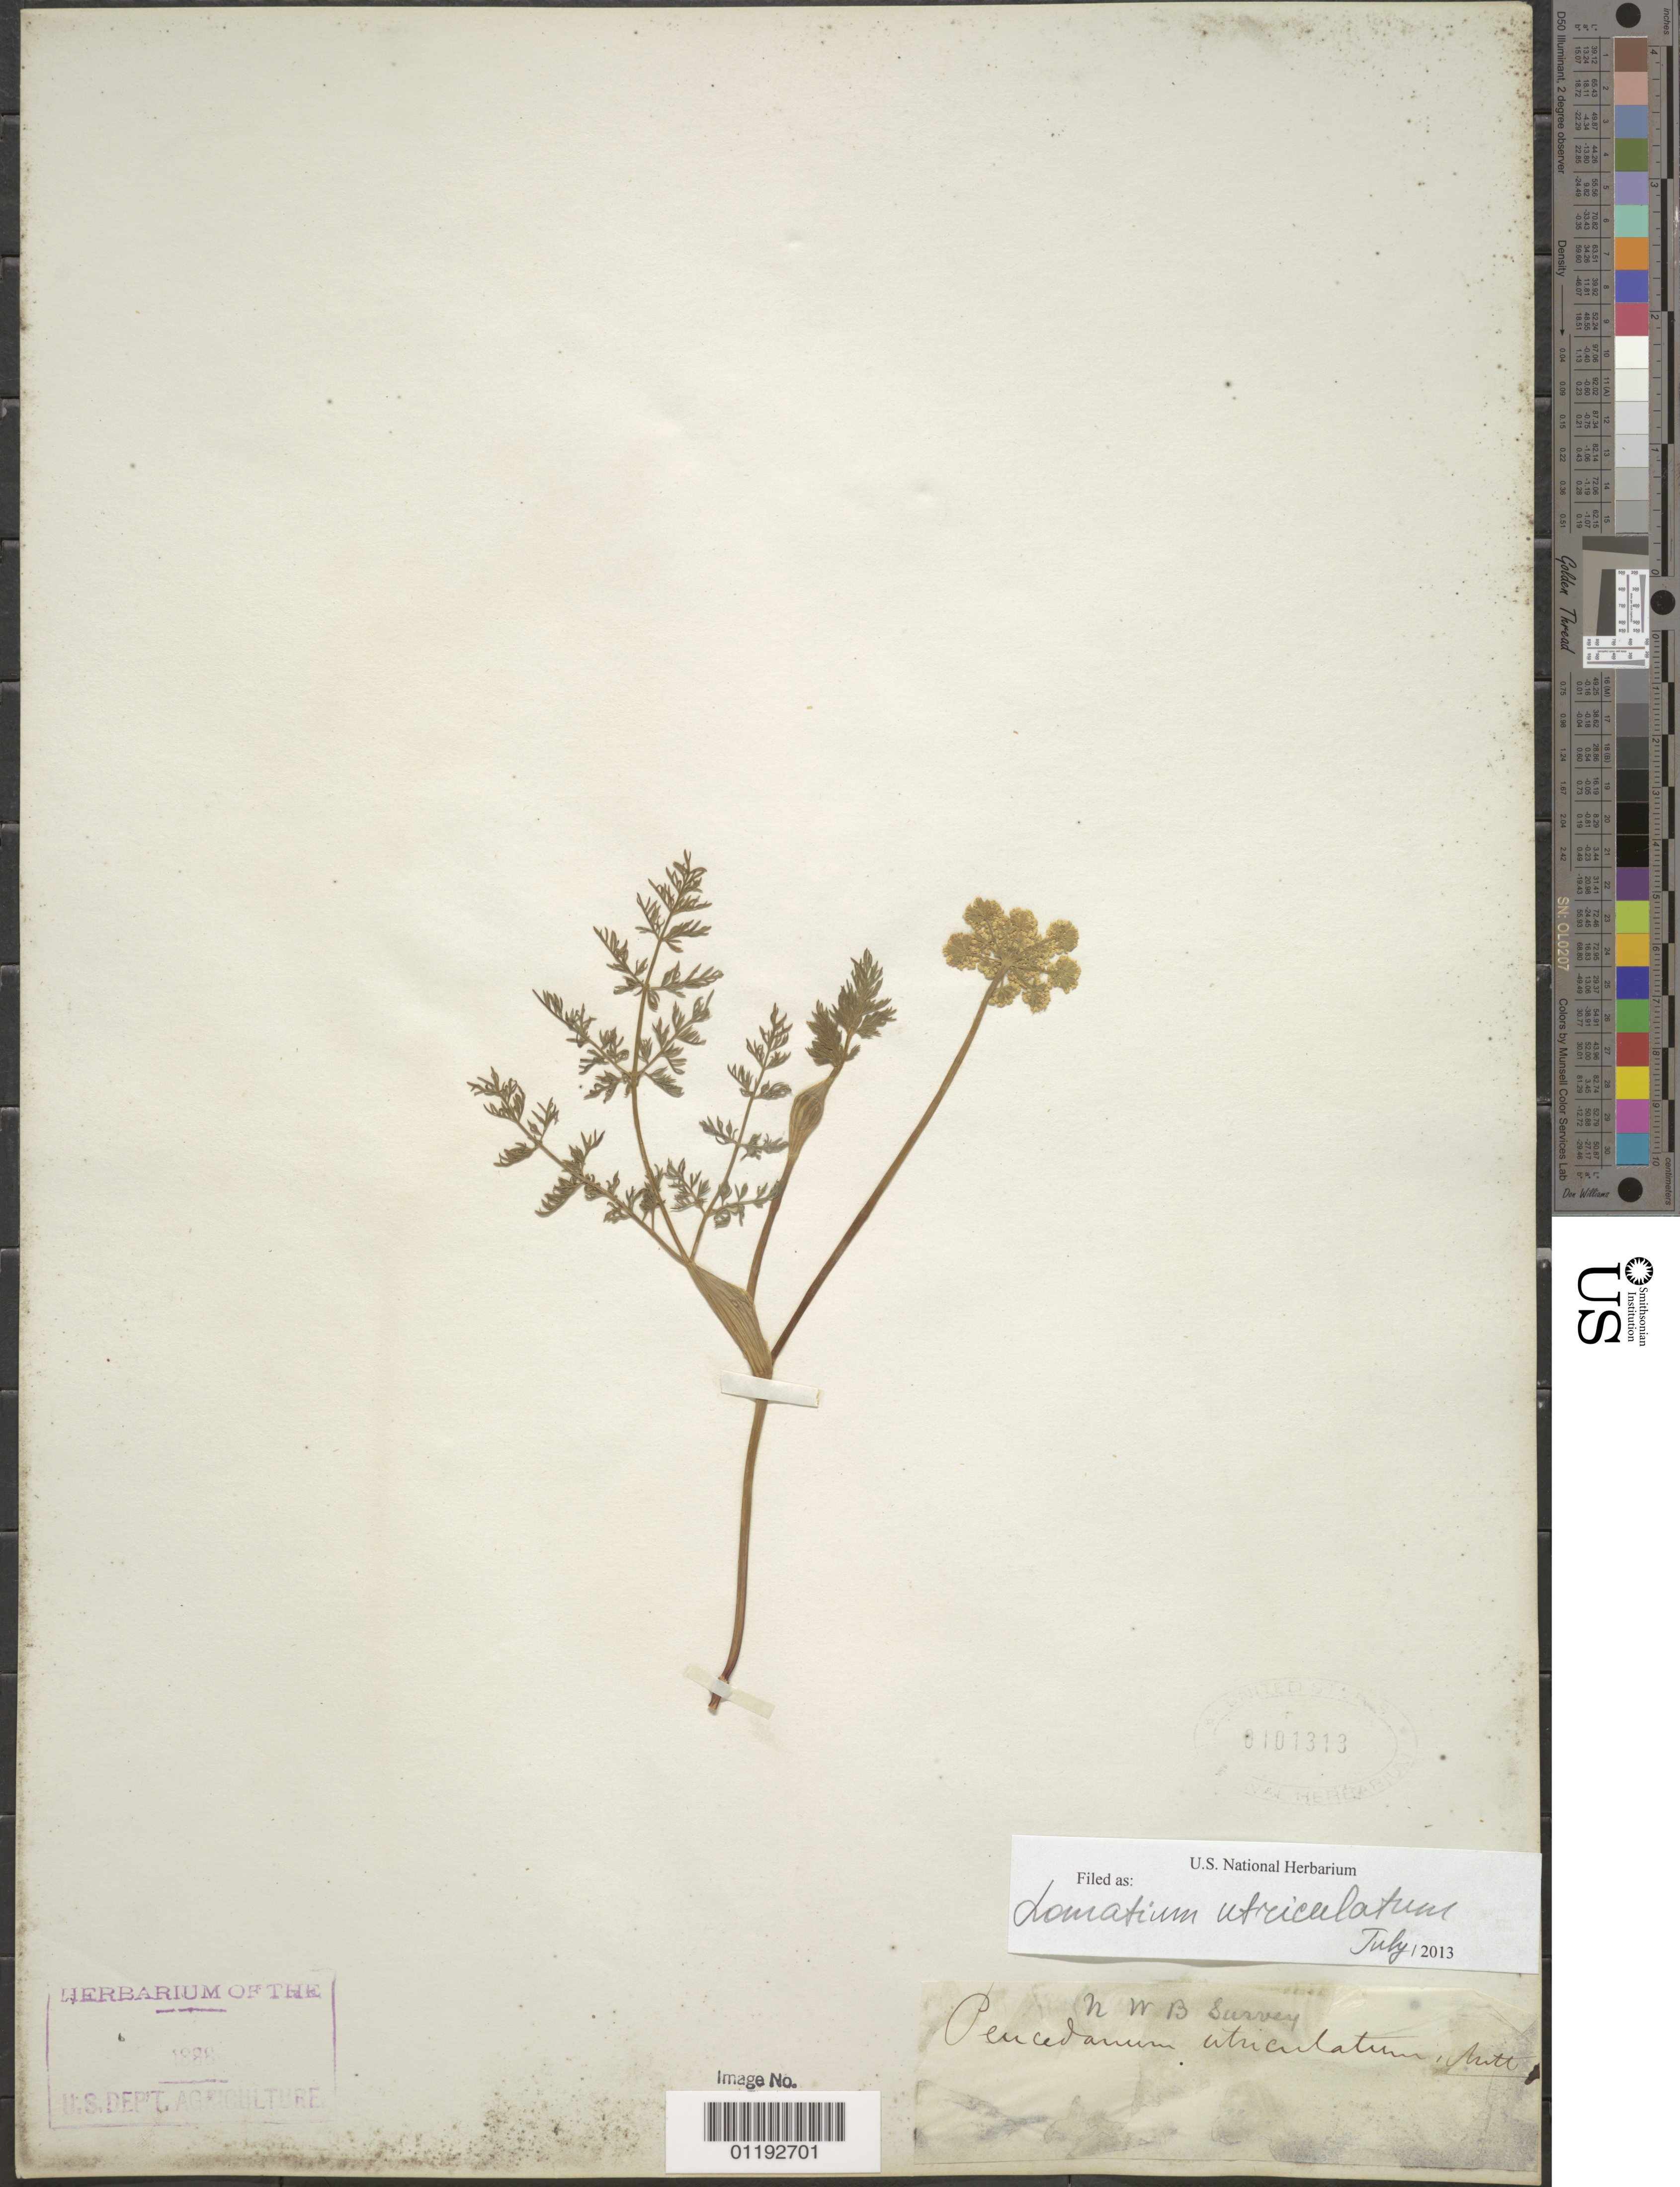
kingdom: Plantae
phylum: Tracheophyta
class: Magnoliopsida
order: Apiales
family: Apiaceae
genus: Lomatium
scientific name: Lomatium utriculatum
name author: (Nutt. ex Torr. & A. Gray) J.M. Coult. & Rose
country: United States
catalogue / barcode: US 101313